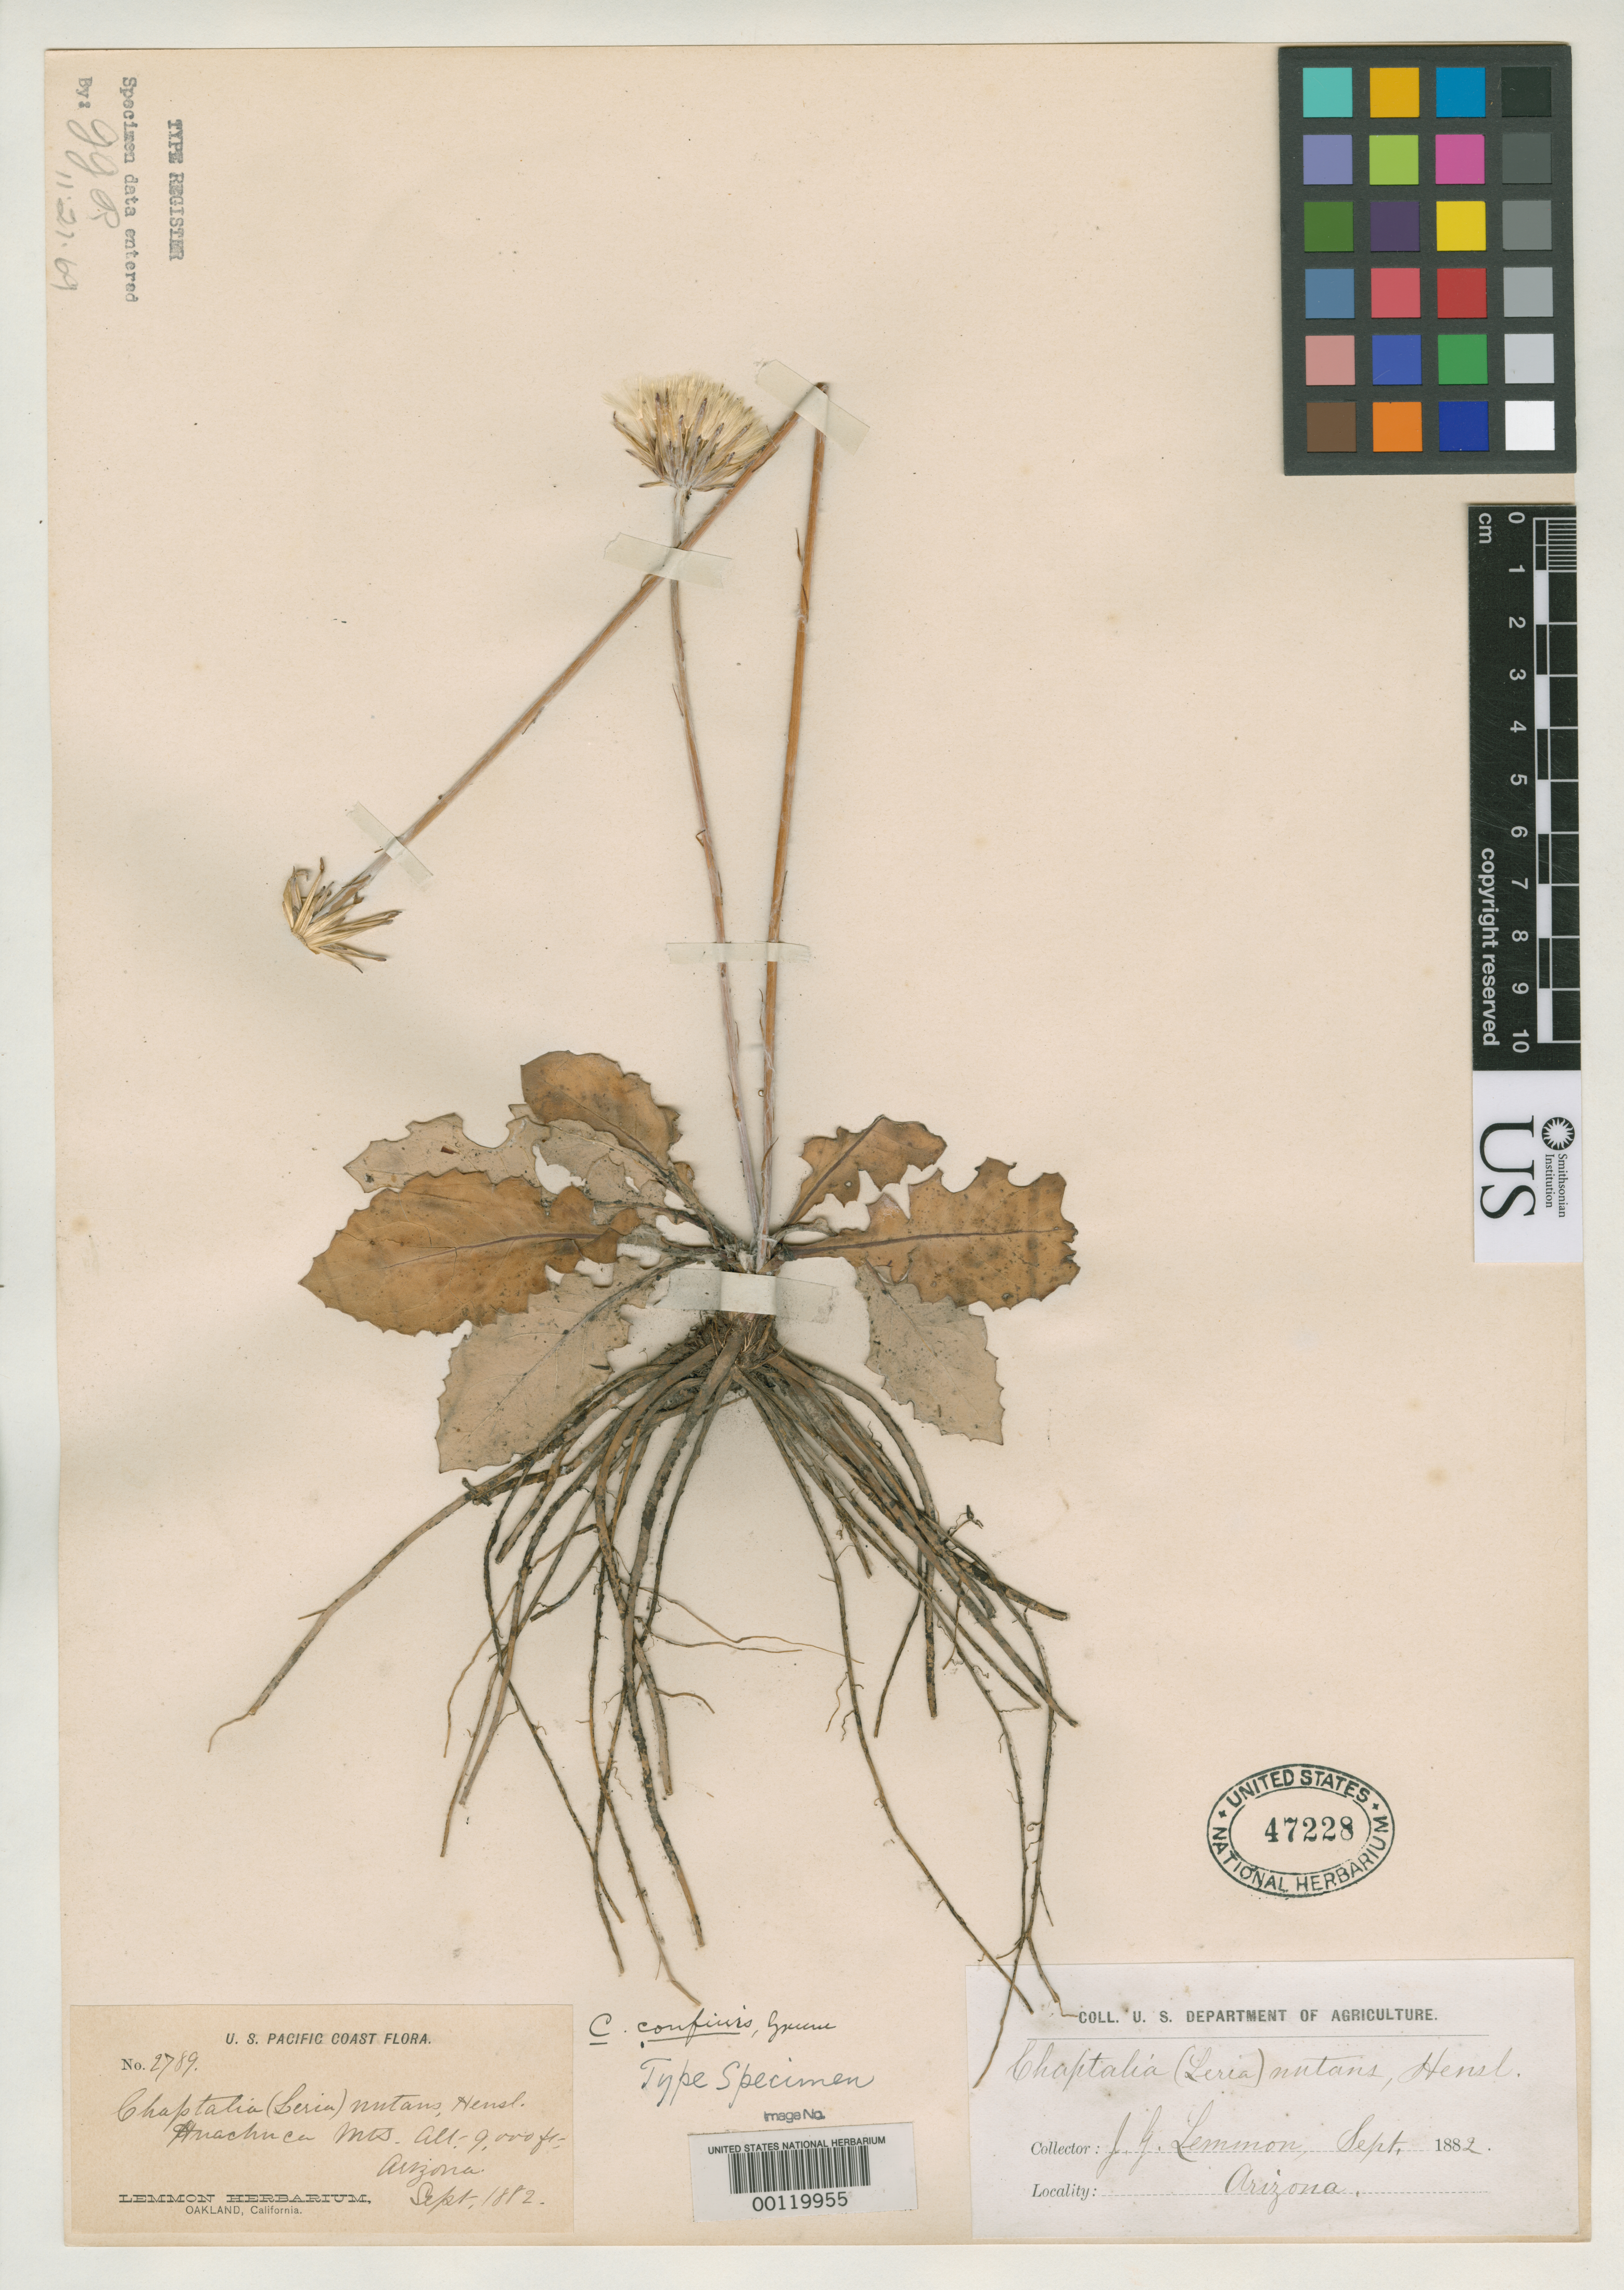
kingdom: Plantae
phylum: Tracheophyta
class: Magnoliopsida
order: Asterales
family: Asteraceae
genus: Chaptalia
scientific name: Chaptalia confinis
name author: Greene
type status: Holotype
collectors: J. G. Lemmon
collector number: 2789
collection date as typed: Sep 1882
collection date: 1882-09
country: United States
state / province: Arizona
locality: Huachuca Mountains.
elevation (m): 2743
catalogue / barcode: US 47228